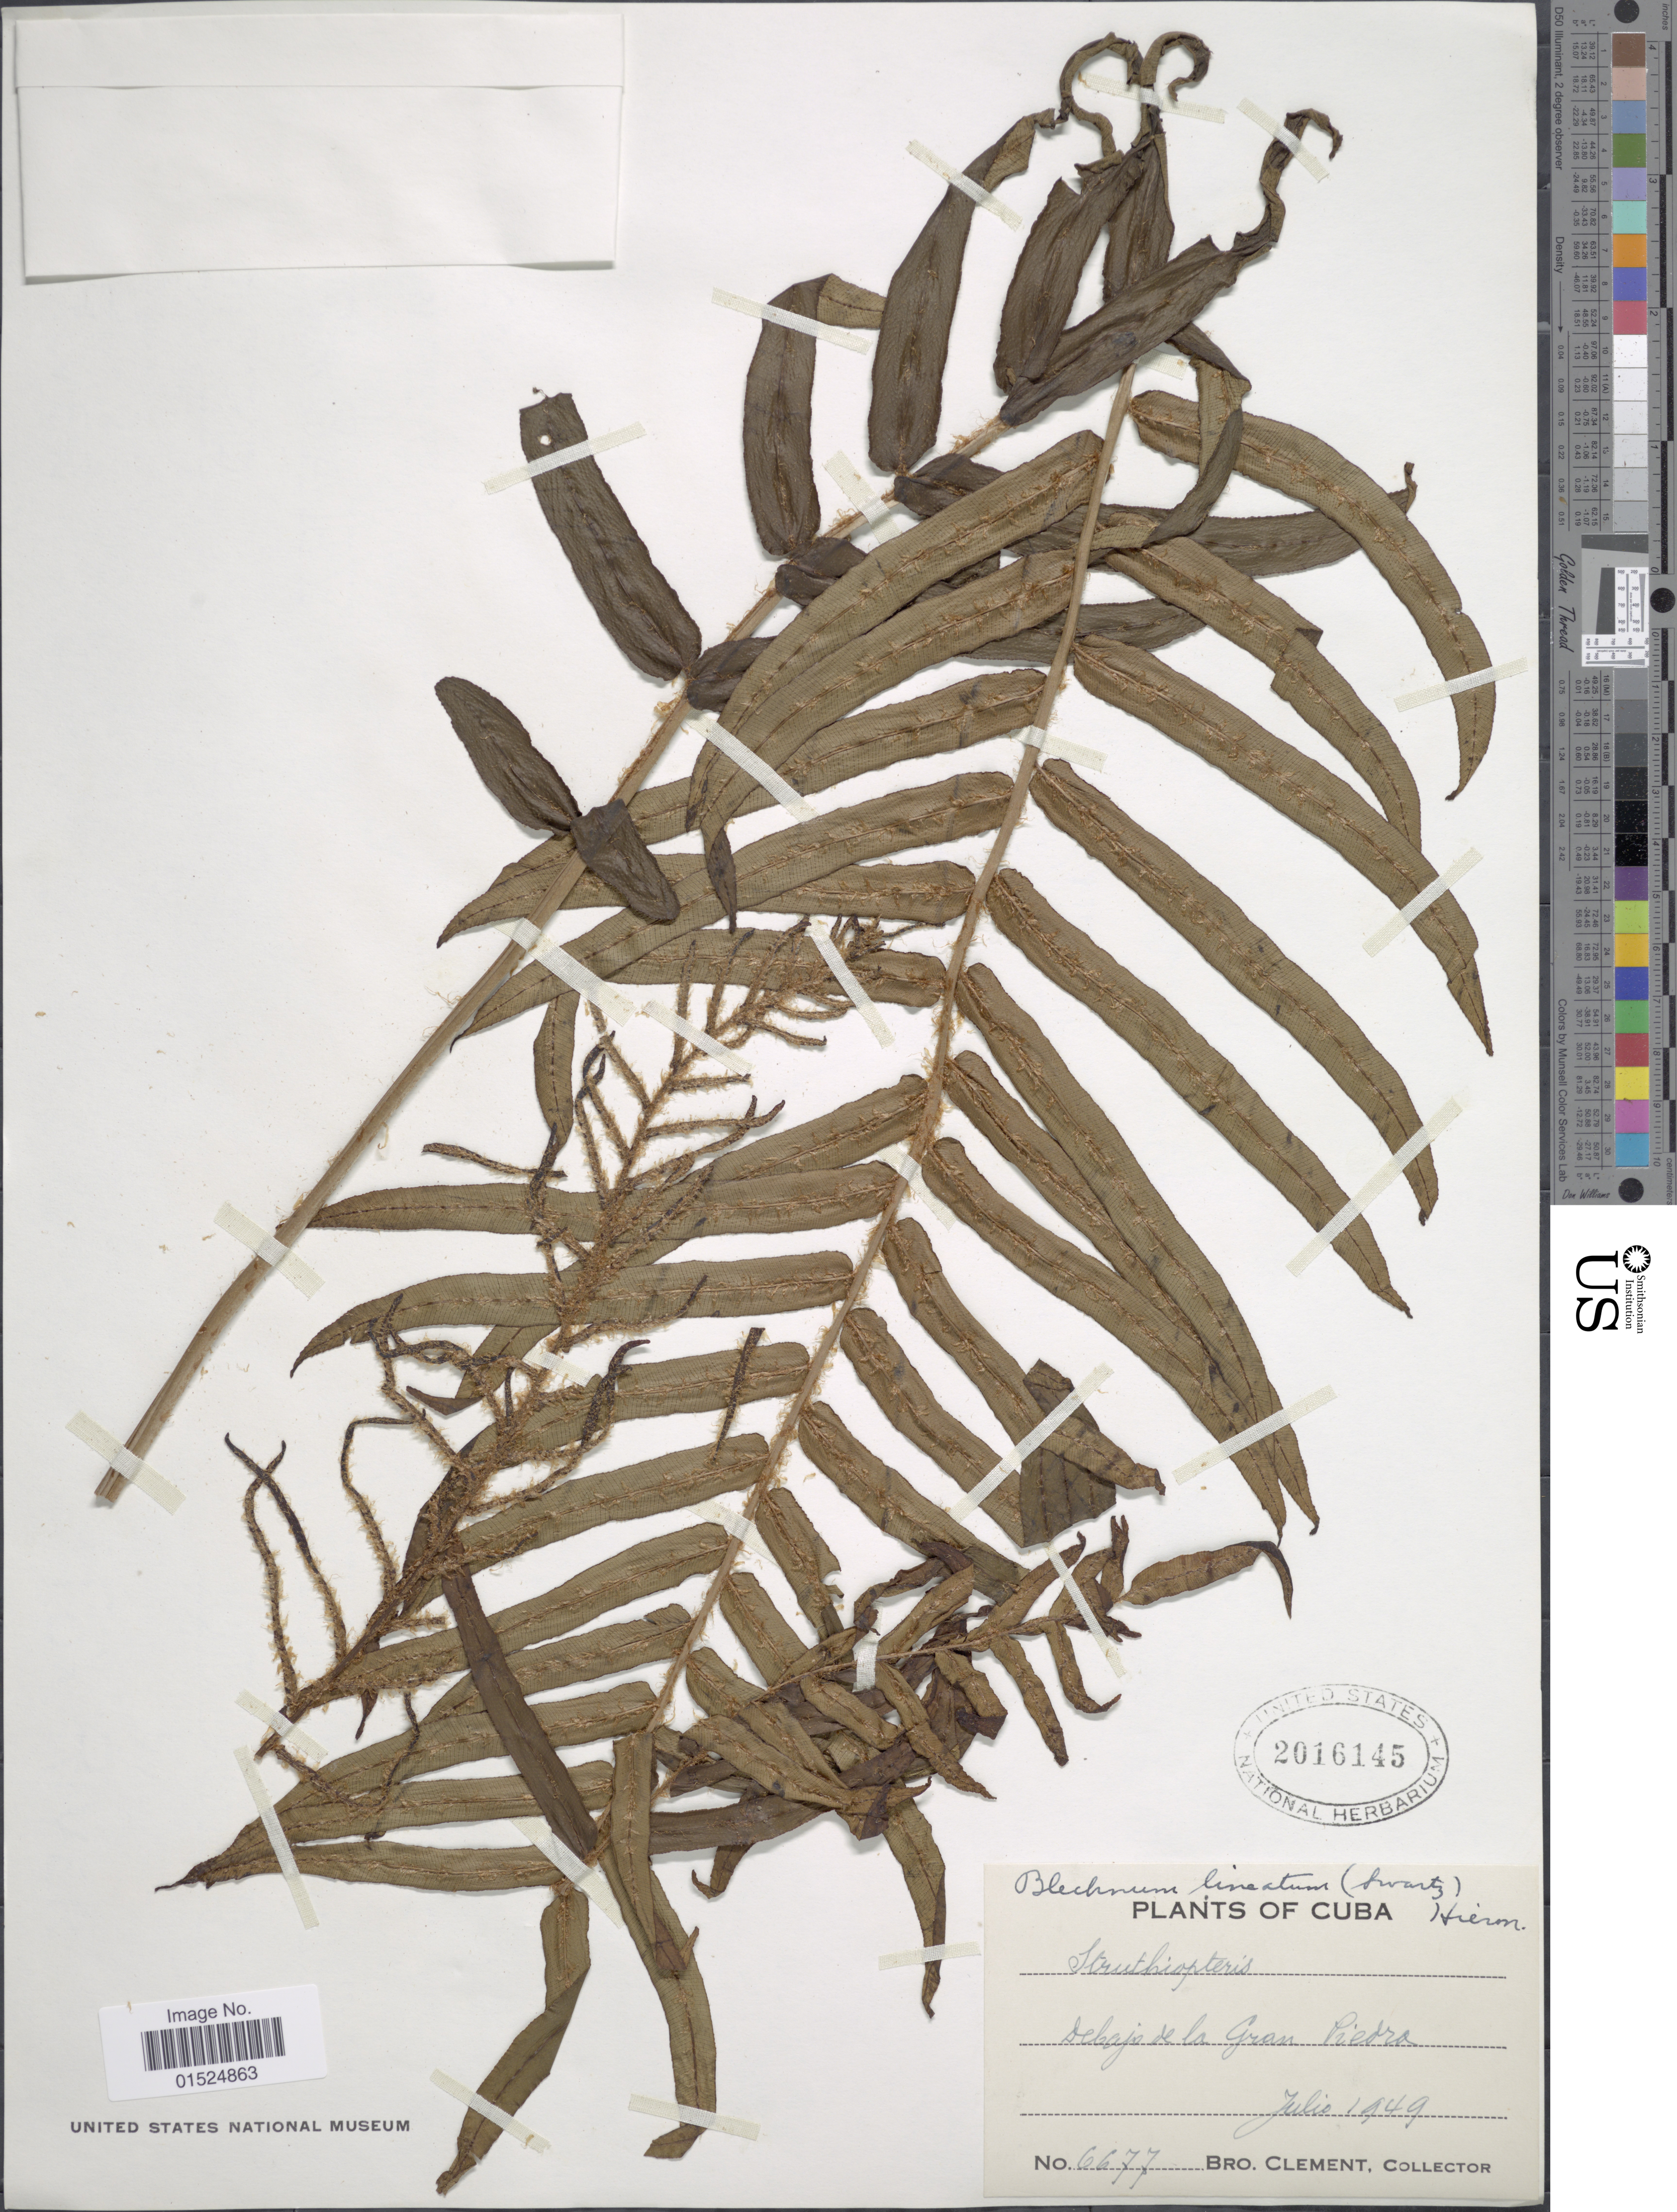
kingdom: Plantae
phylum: Tracheophyta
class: Polypodiopsida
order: Polypodiales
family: Blechnaceae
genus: Blechnum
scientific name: Blechnum lineatum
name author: (Sw.) C. Chr.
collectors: B. Clement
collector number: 6677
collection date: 1949-07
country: Cuba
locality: Debajo de la Gran Piedra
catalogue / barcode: US 2016145